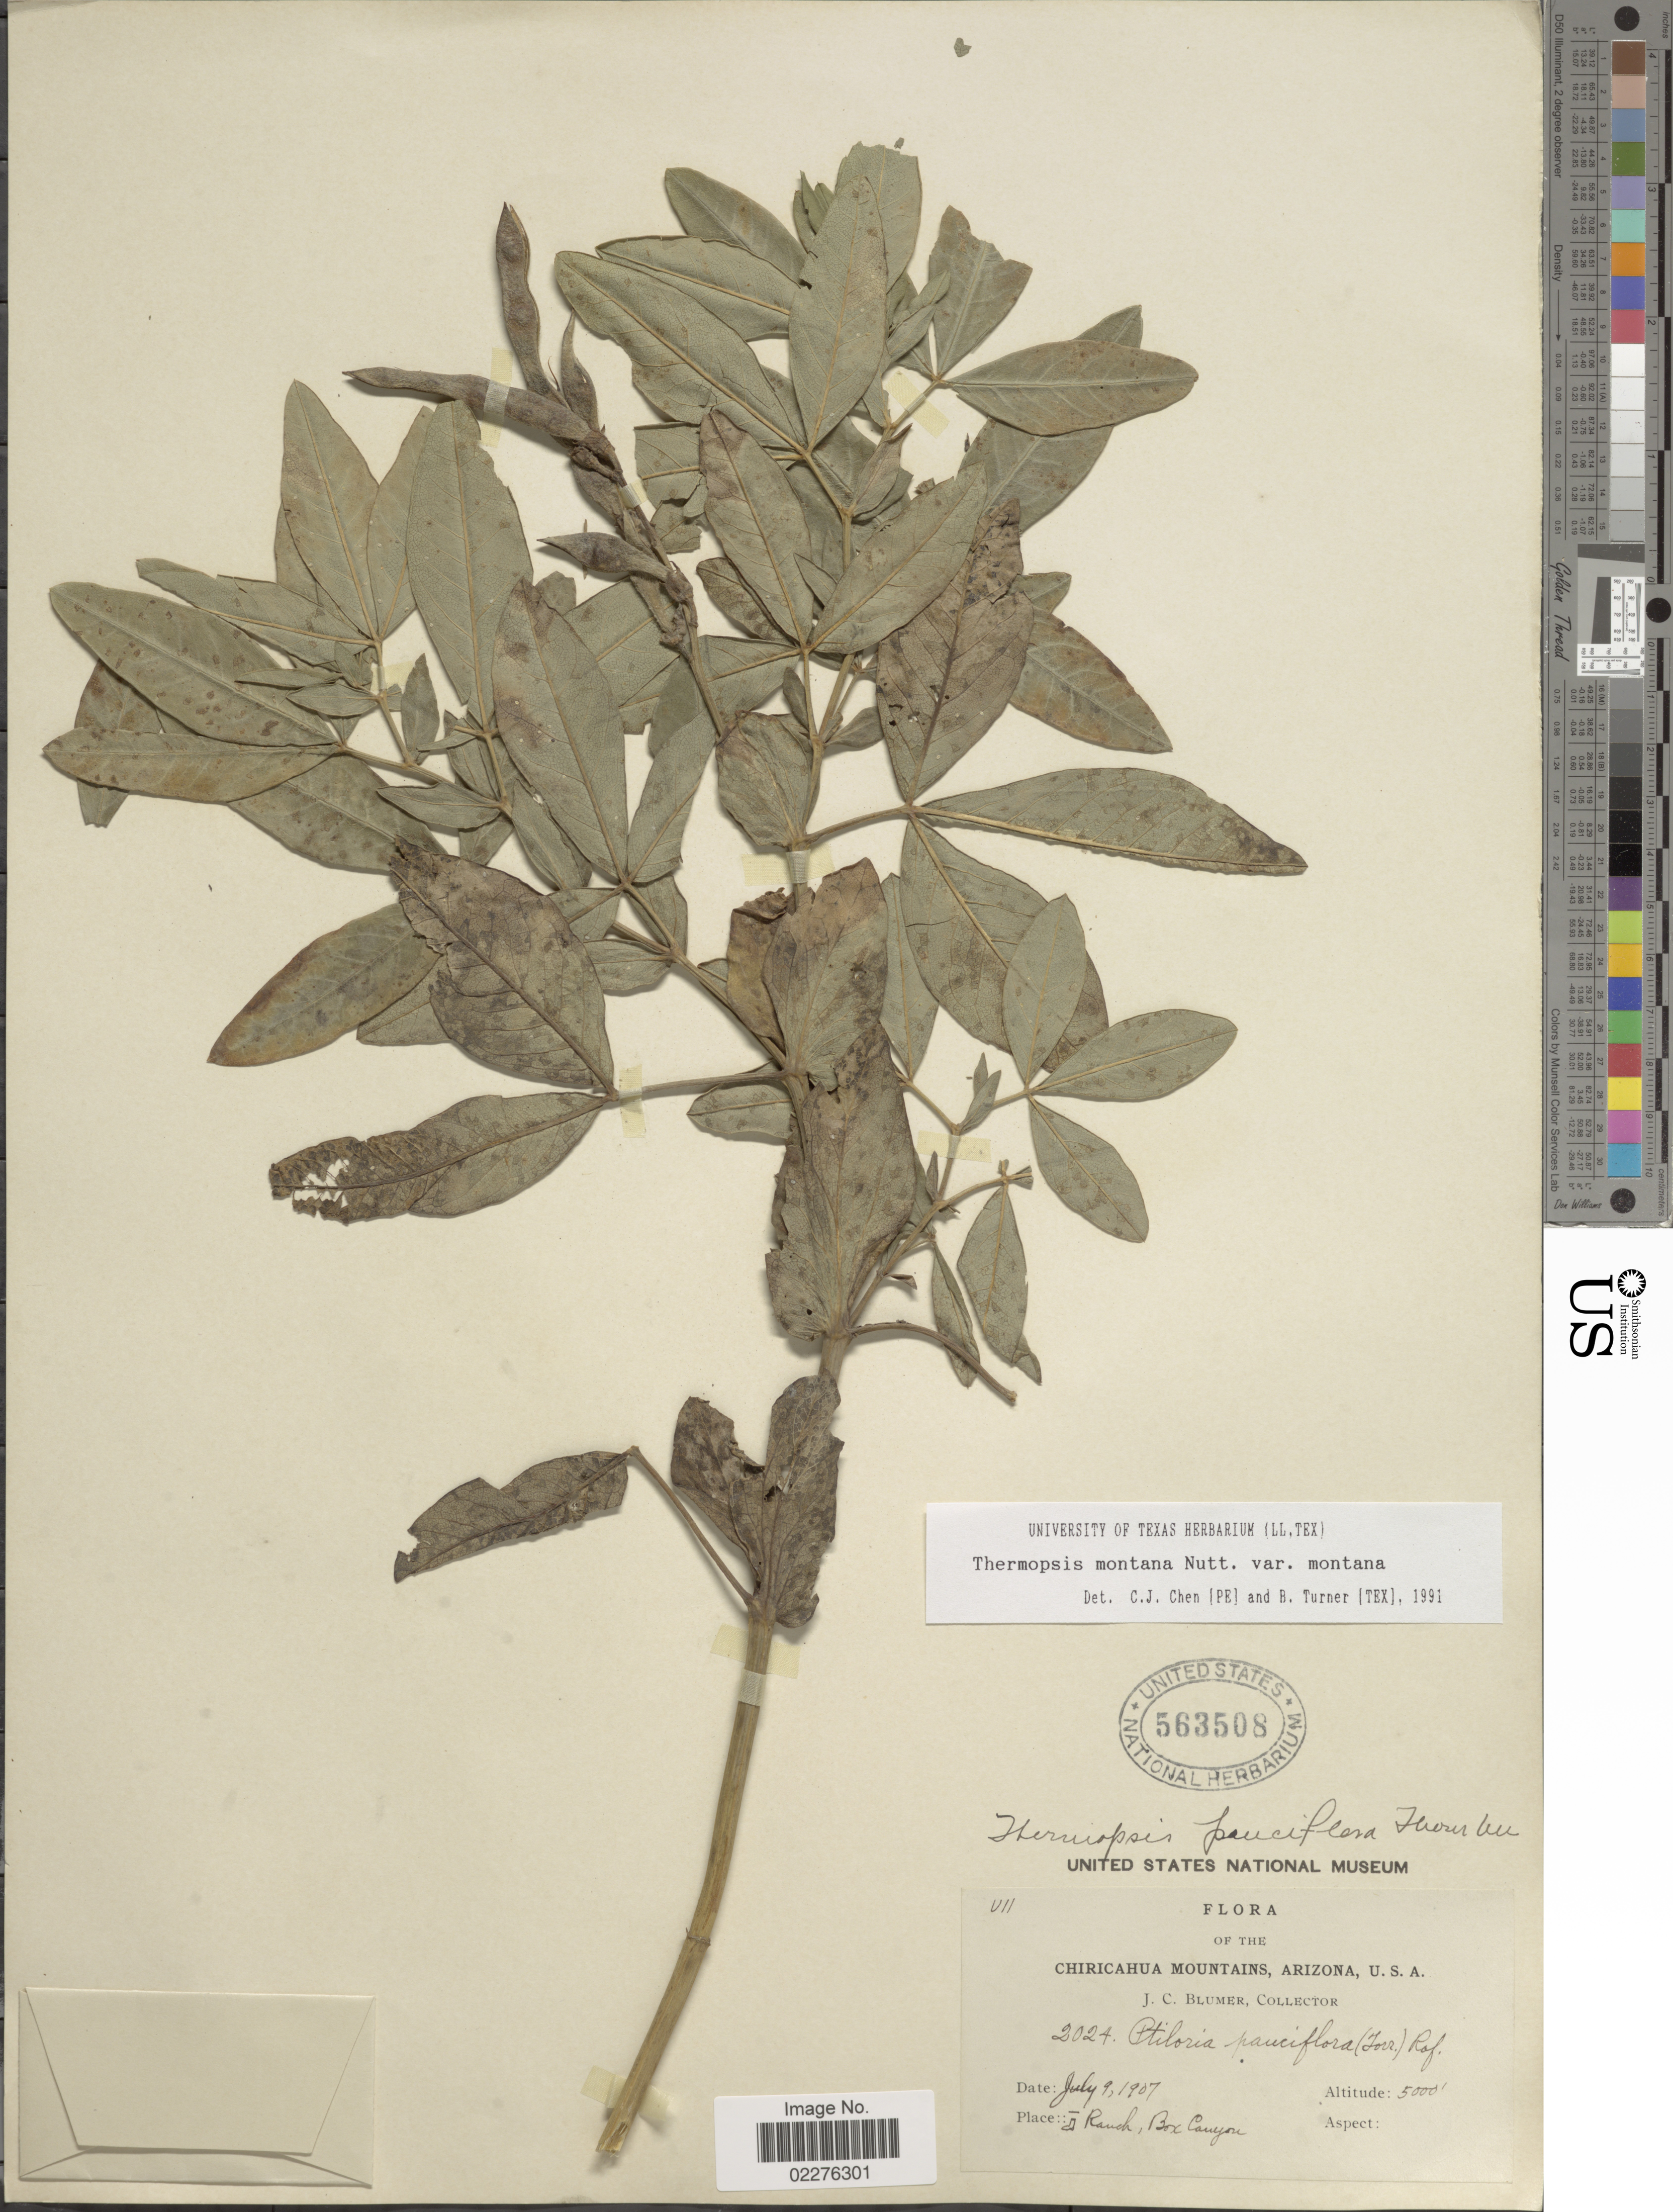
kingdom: Plantae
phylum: Tracheophyta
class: Magnoliopsida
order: Fabales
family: Fabaceae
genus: Thermopsis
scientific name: Thermopsis montana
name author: Nutt.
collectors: J. C. Blumer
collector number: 2024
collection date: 1907-07-09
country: United States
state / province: Arizona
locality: Chiricahua Mountains, Ranch, Box Canyon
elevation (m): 1524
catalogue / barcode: US 563508